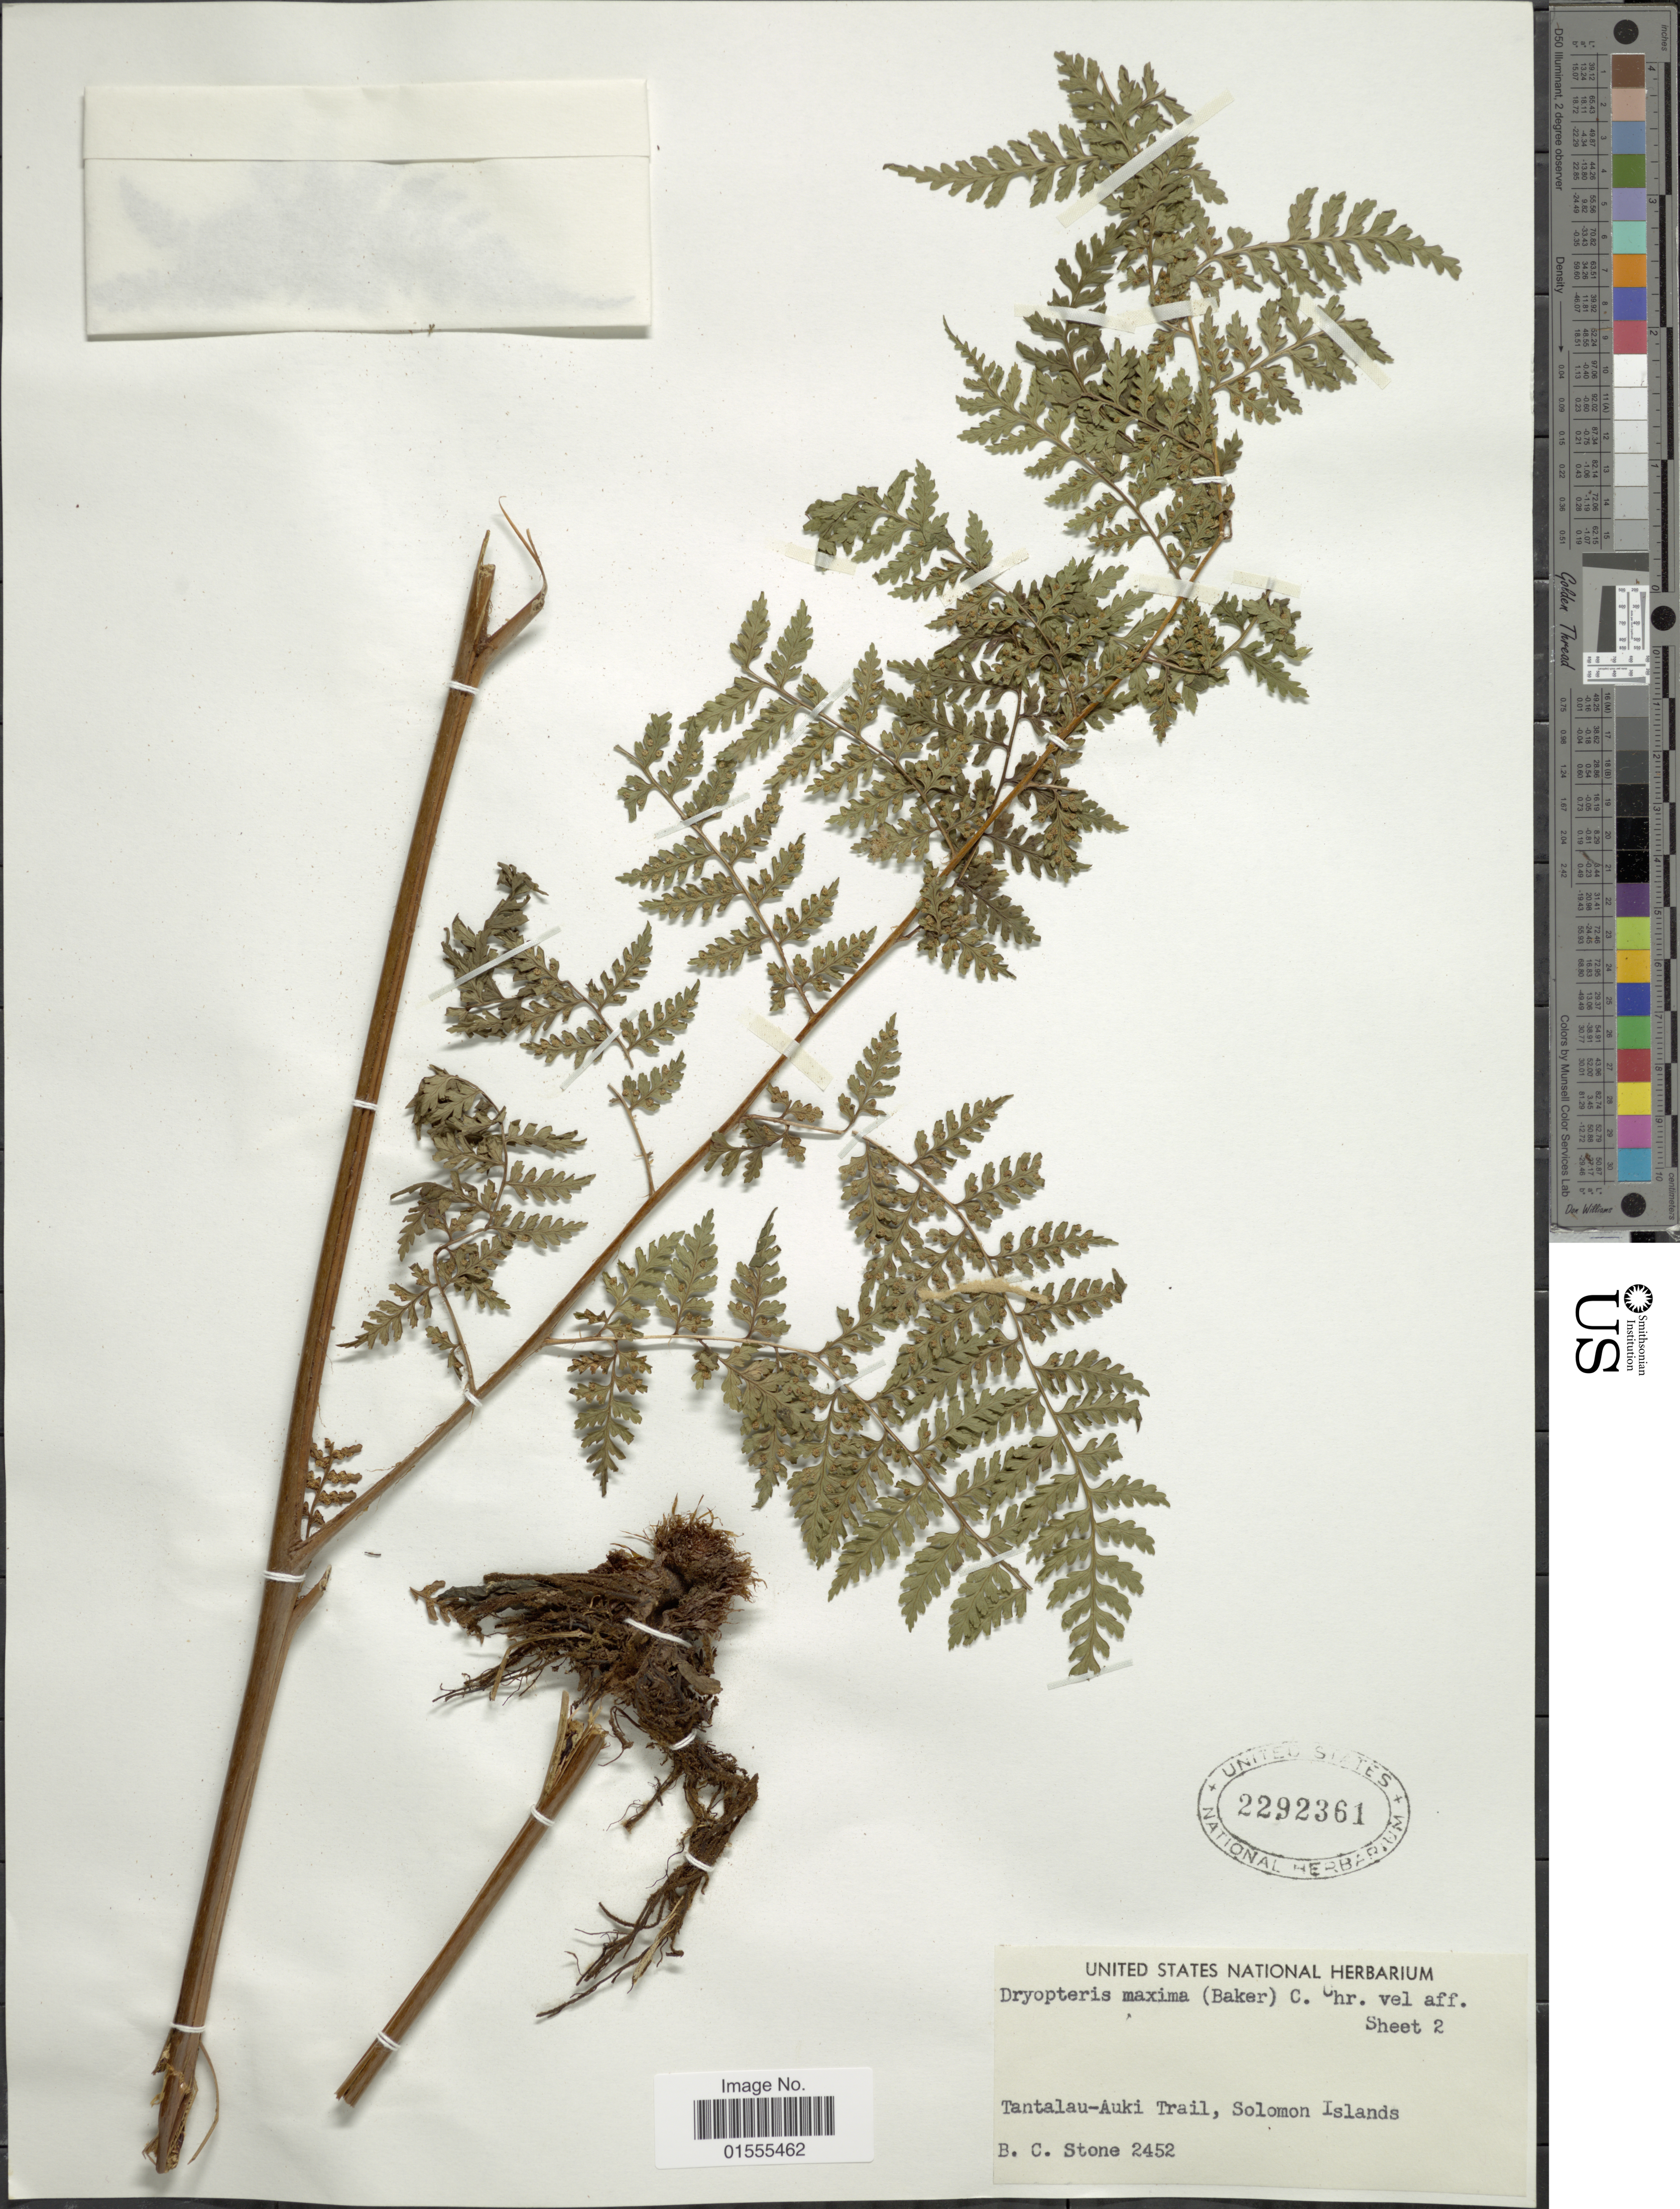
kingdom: Plantae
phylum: Tracheophyta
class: Polypodiopsida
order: Polypodiales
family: Dryopteridaceae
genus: Dryopteris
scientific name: Dryopteris purpurascens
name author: (Blume) Christ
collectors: B. C. Stone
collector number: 2452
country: Solomon Islands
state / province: Solomon Islands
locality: Tantalau-Auki Trail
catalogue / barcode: US 2292361